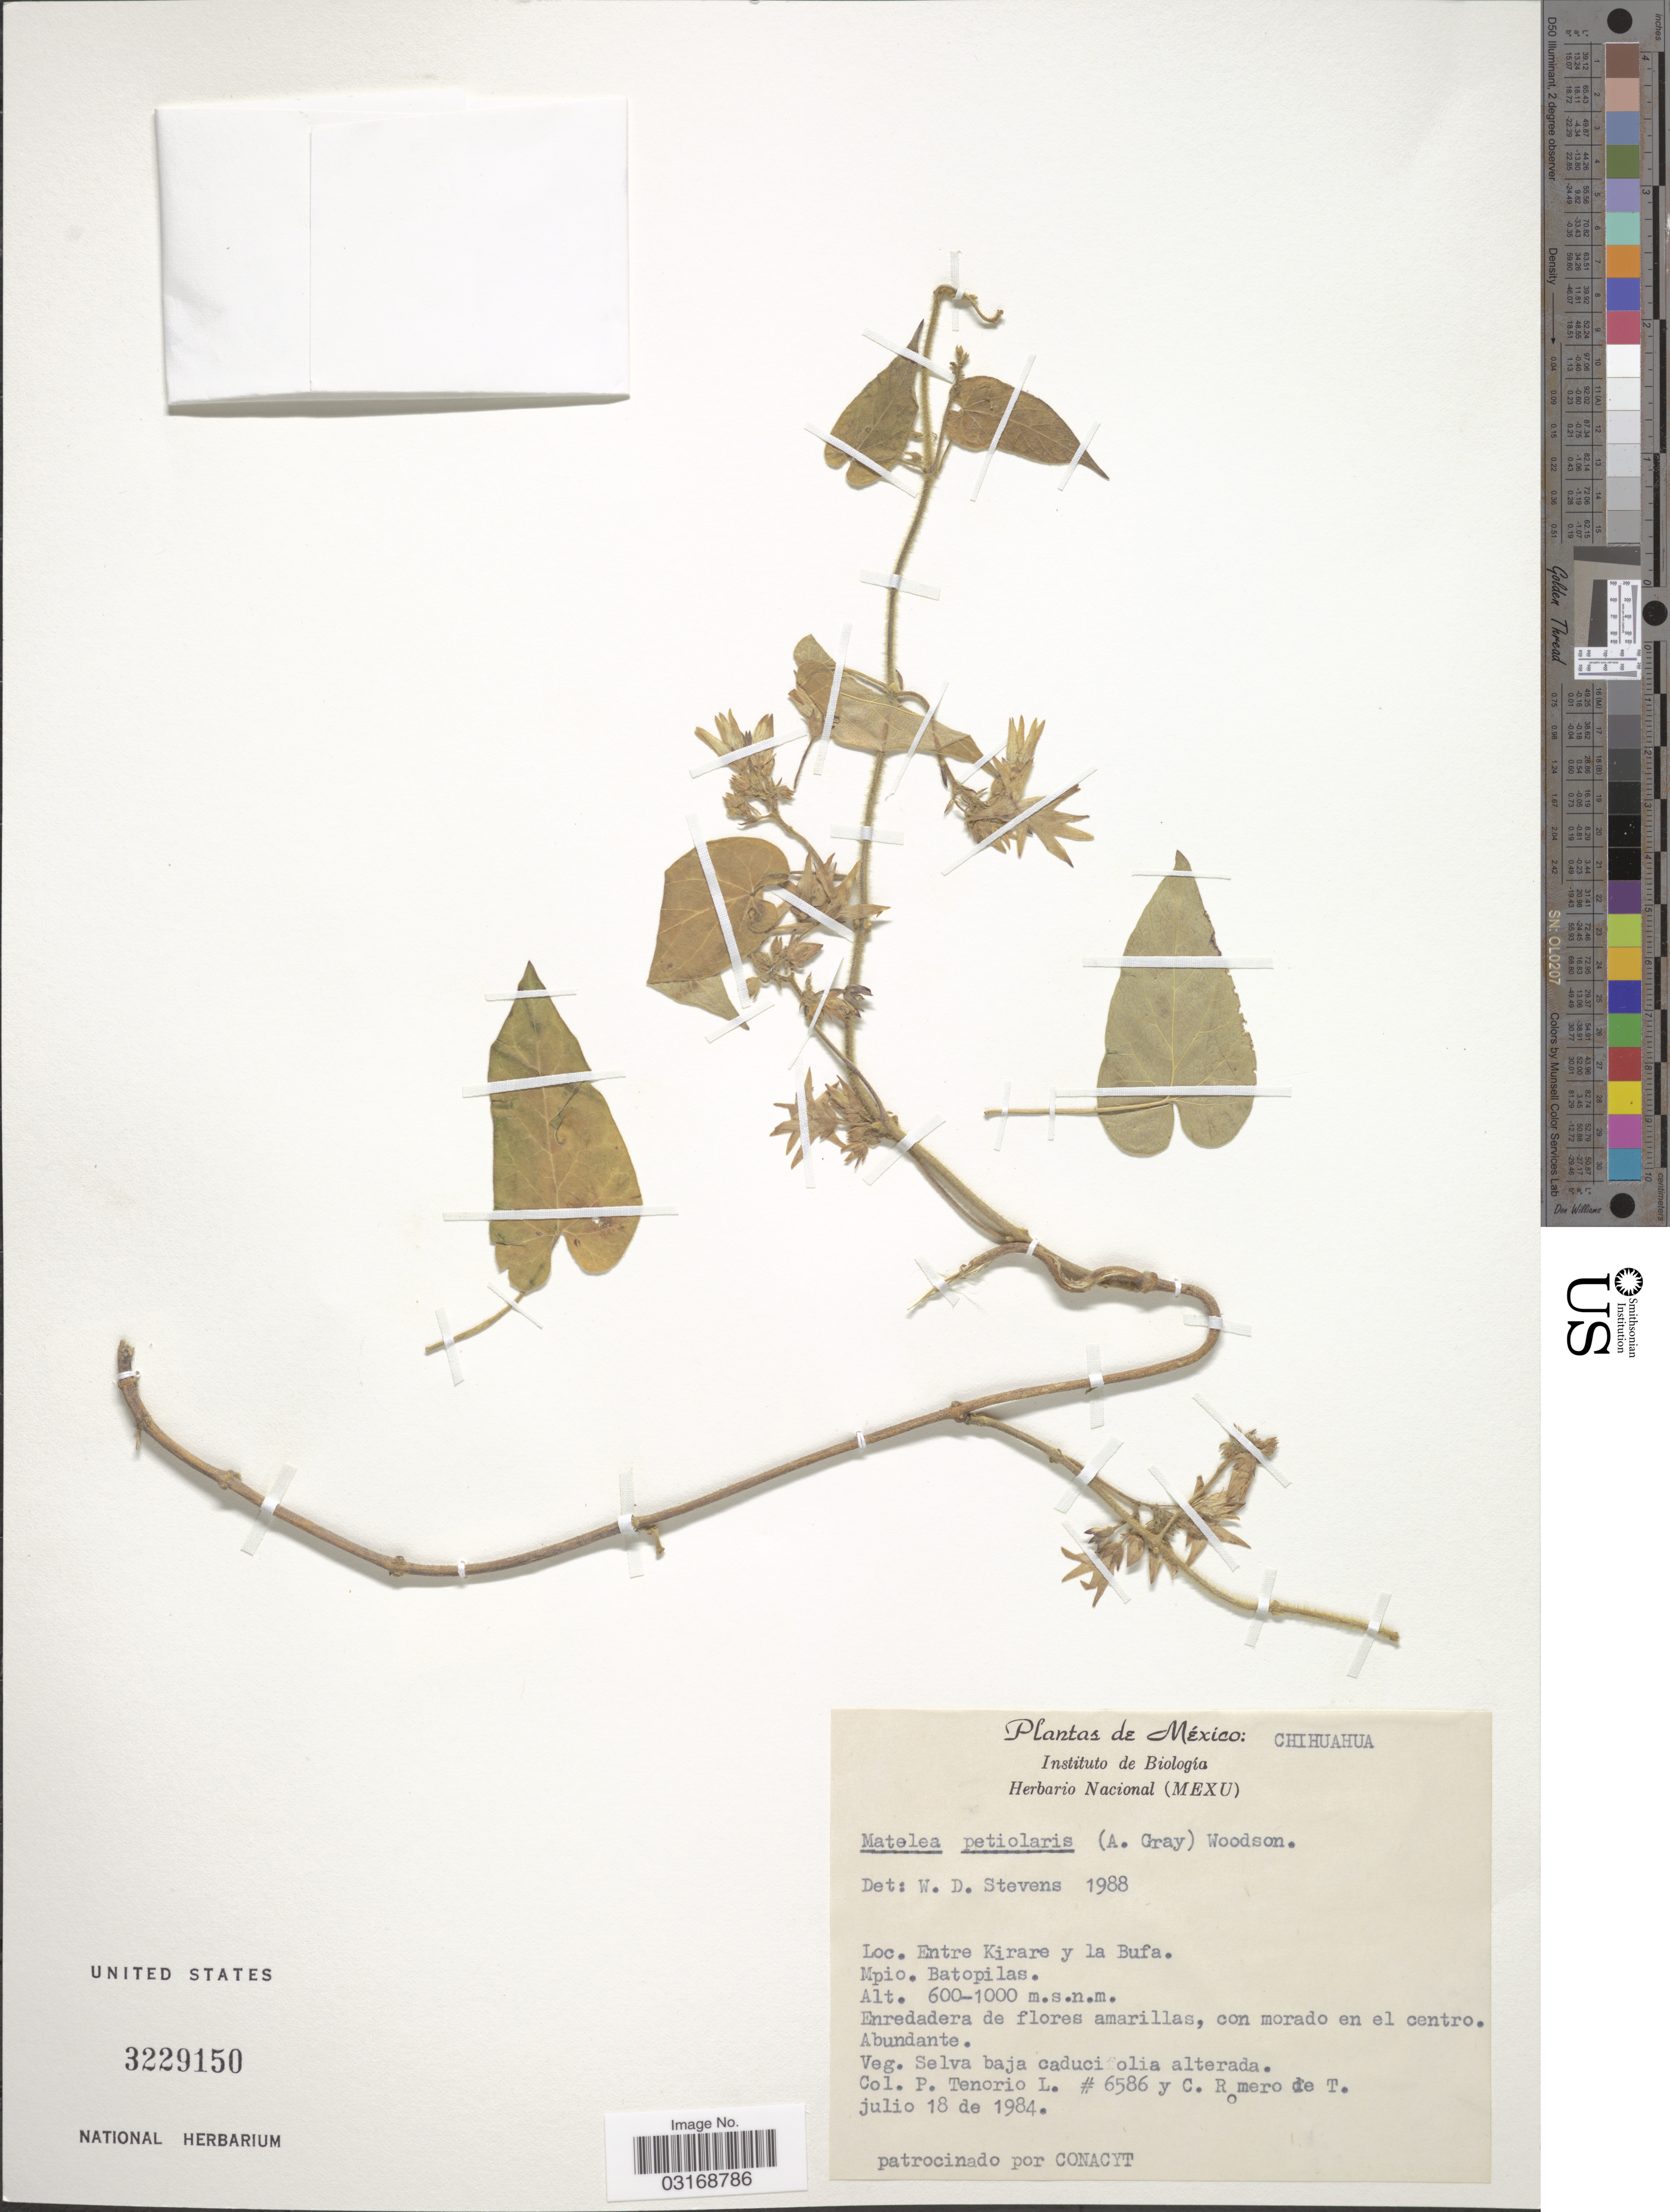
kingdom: Plantae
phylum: Tracheophyta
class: Magnoliopsida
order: Gentianales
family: Apocynaceae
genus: Matelea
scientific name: Matelea petiolaris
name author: (A. Gray) Woodson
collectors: P. Tenorio L. & C. Romero de T.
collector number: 6586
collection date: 1984-06-18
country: Mexico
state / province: Chihuahua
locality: Entre Kirare y la Bufa. Mpio. Batopilas.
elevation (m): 600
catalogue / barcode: US 3229150